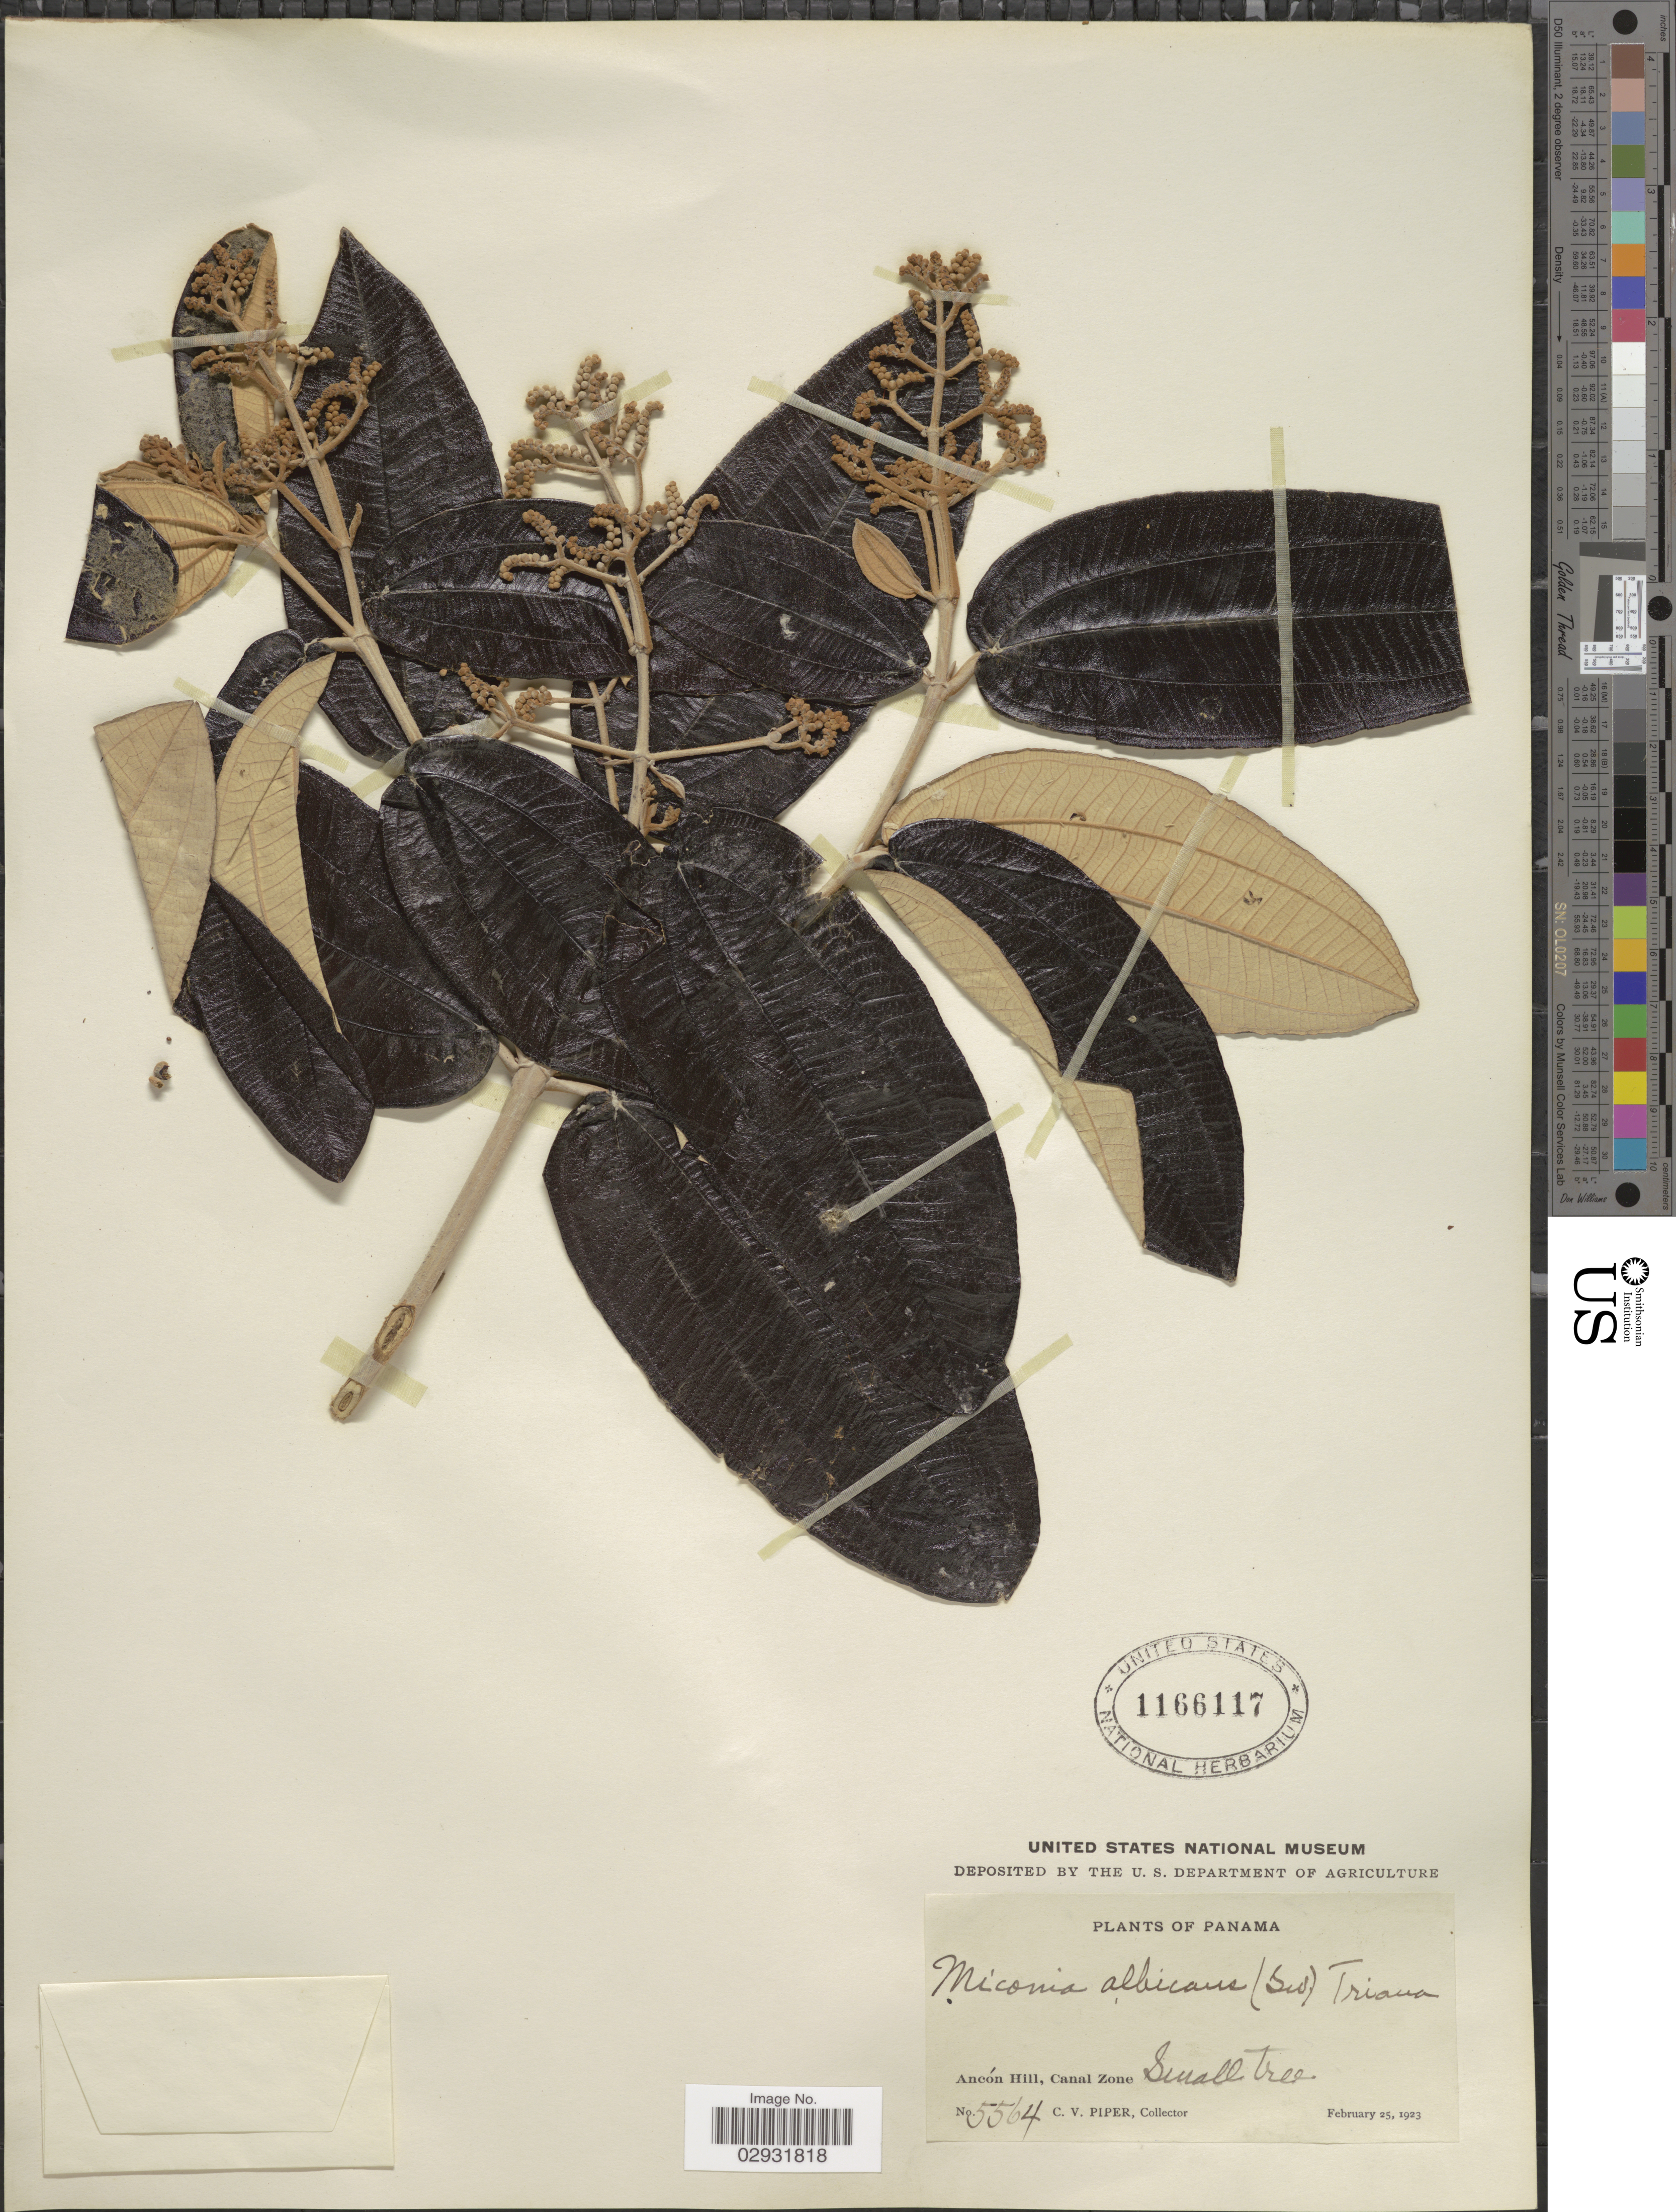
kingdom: Plantae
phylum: Tracheophyta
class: Magnoliopsida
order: Myrtales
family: Melastomataceae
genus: Miconia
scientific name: Miconia albicans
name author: (Sw.) Steud.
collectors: C. V. Piper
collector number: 5564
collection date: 1923-02-25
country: Panama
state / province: Colón / Panamá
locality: Ancón Hill, Canal Zone.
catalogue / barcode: US 1166117